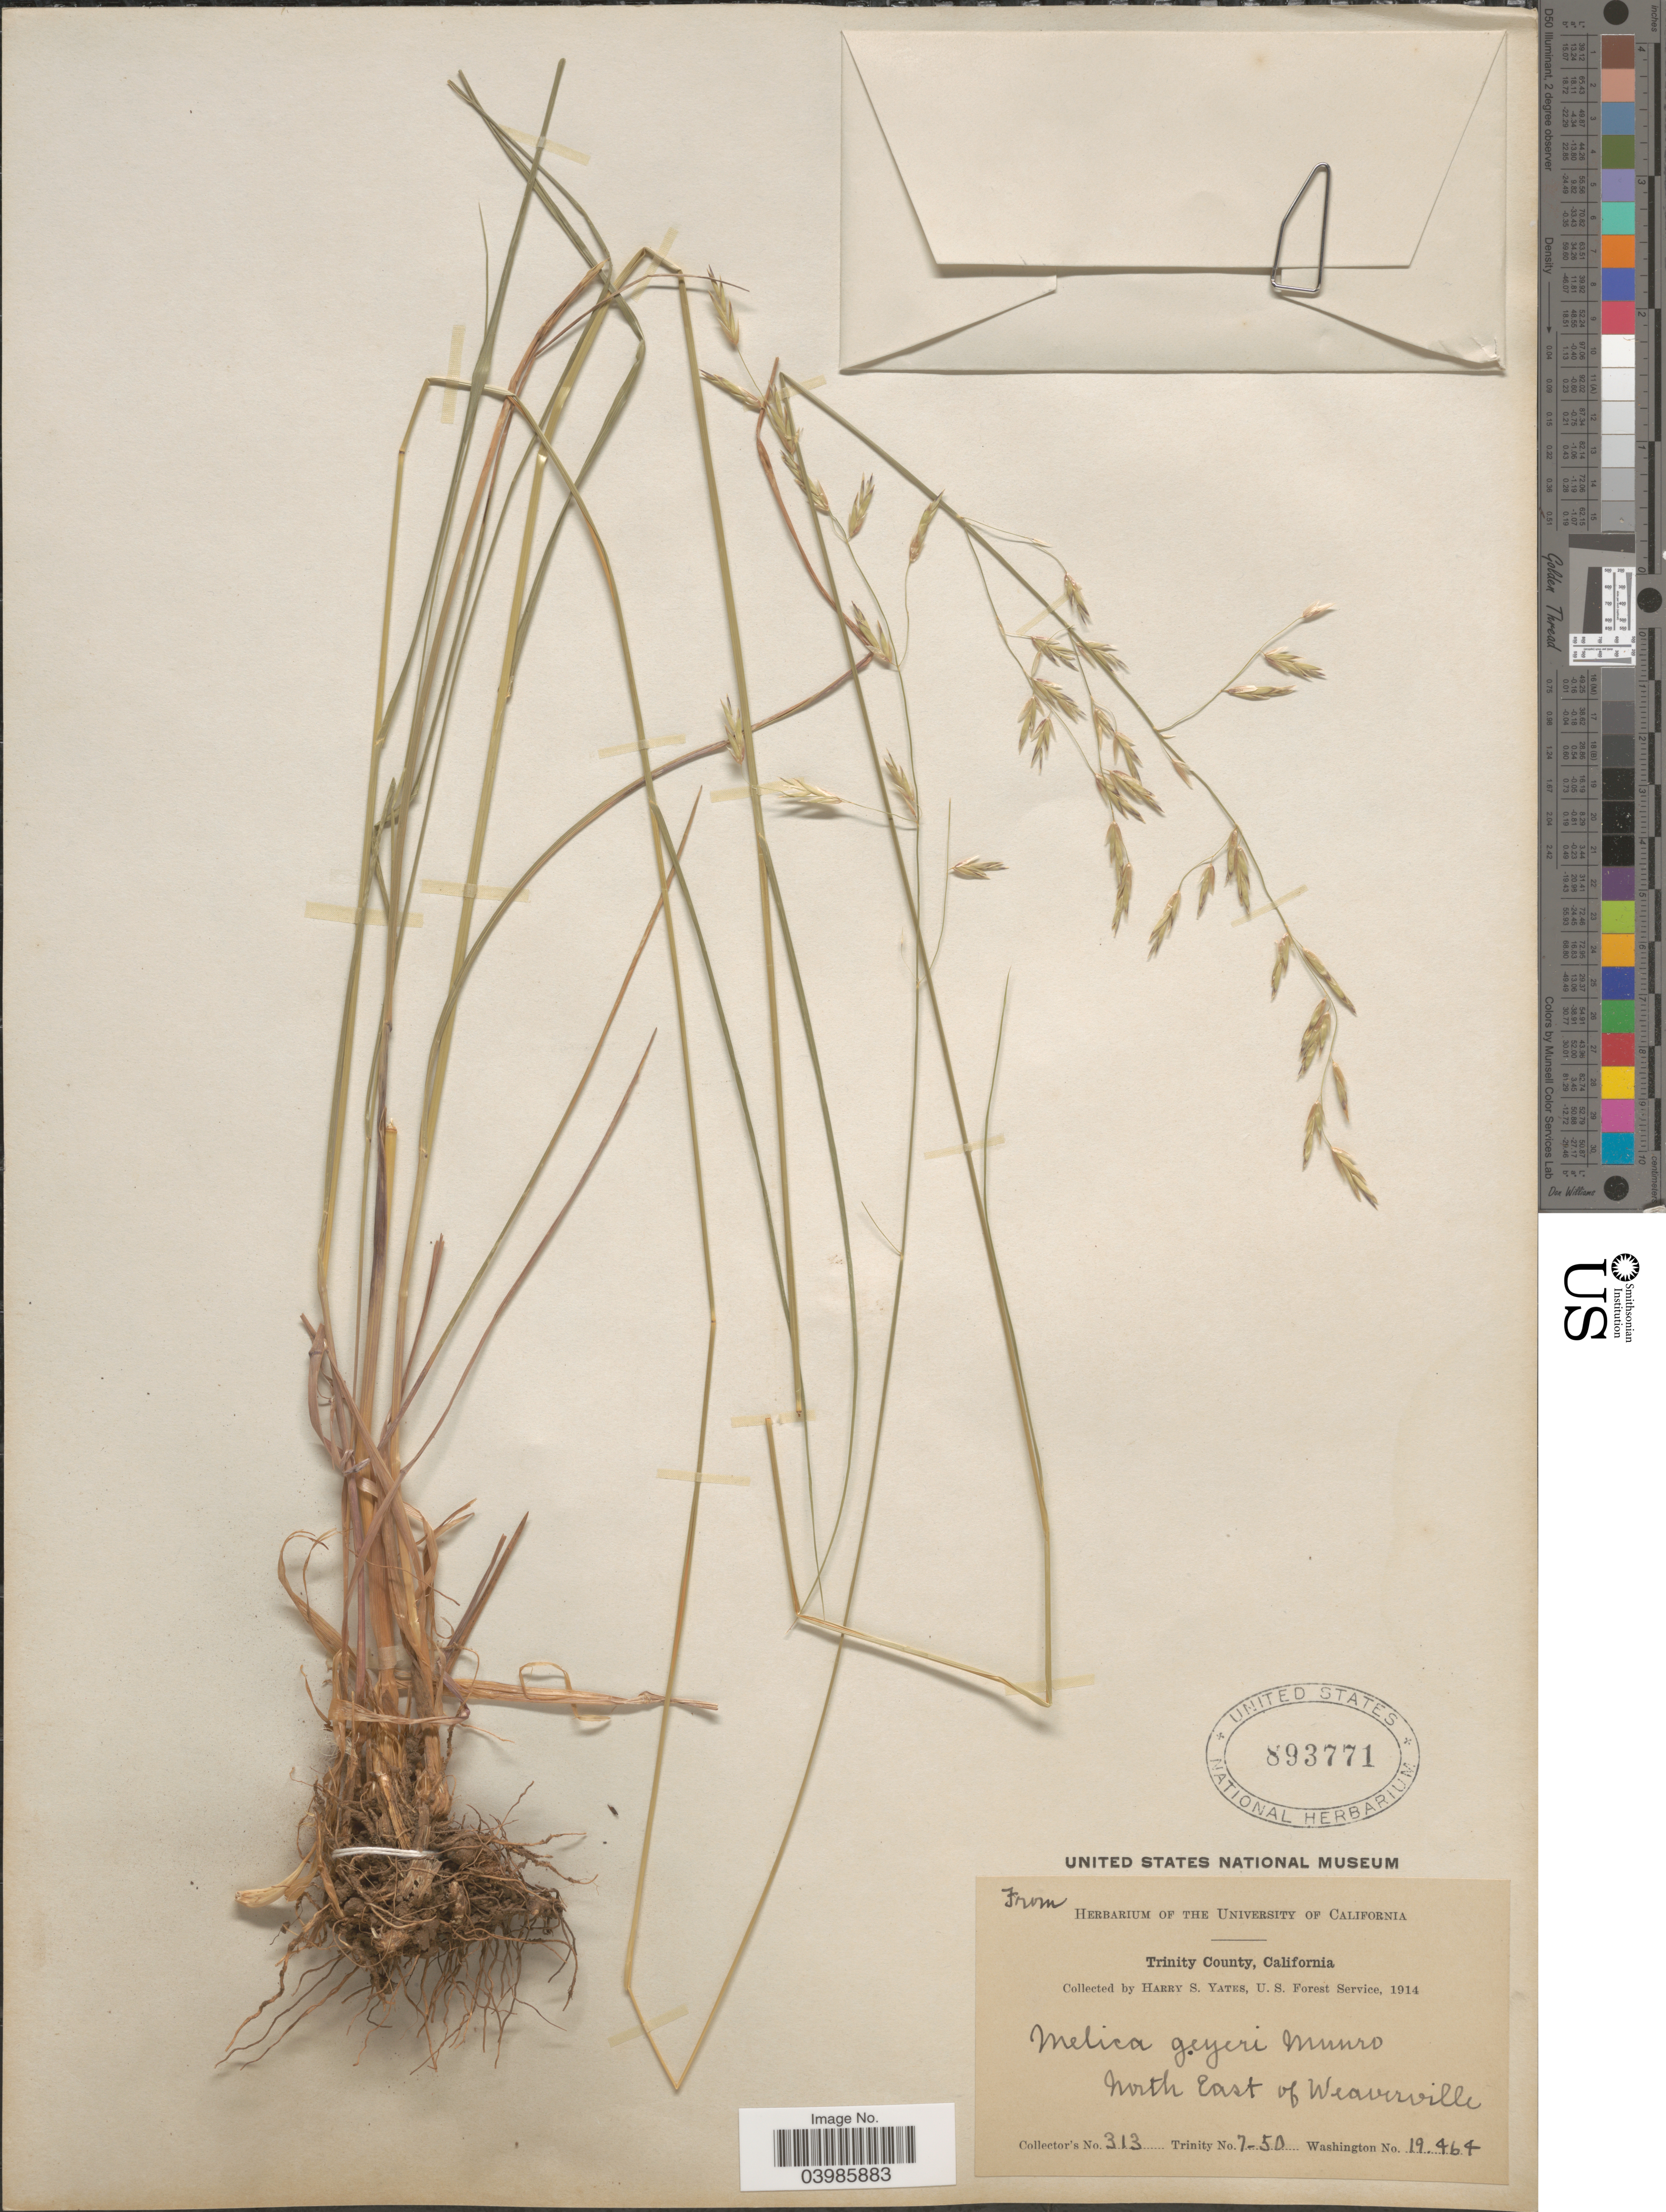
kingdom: Plantae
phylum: Tracheophyta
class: Liliopsida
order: Poales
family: Poaceae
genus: Melica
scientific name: Melica geyeri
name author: Munro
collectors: H. S. Yates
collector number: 313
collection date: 1914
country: United States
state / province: California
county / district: Trinity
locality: Trinity County. North East of Weaverville.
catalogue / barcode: US 893771